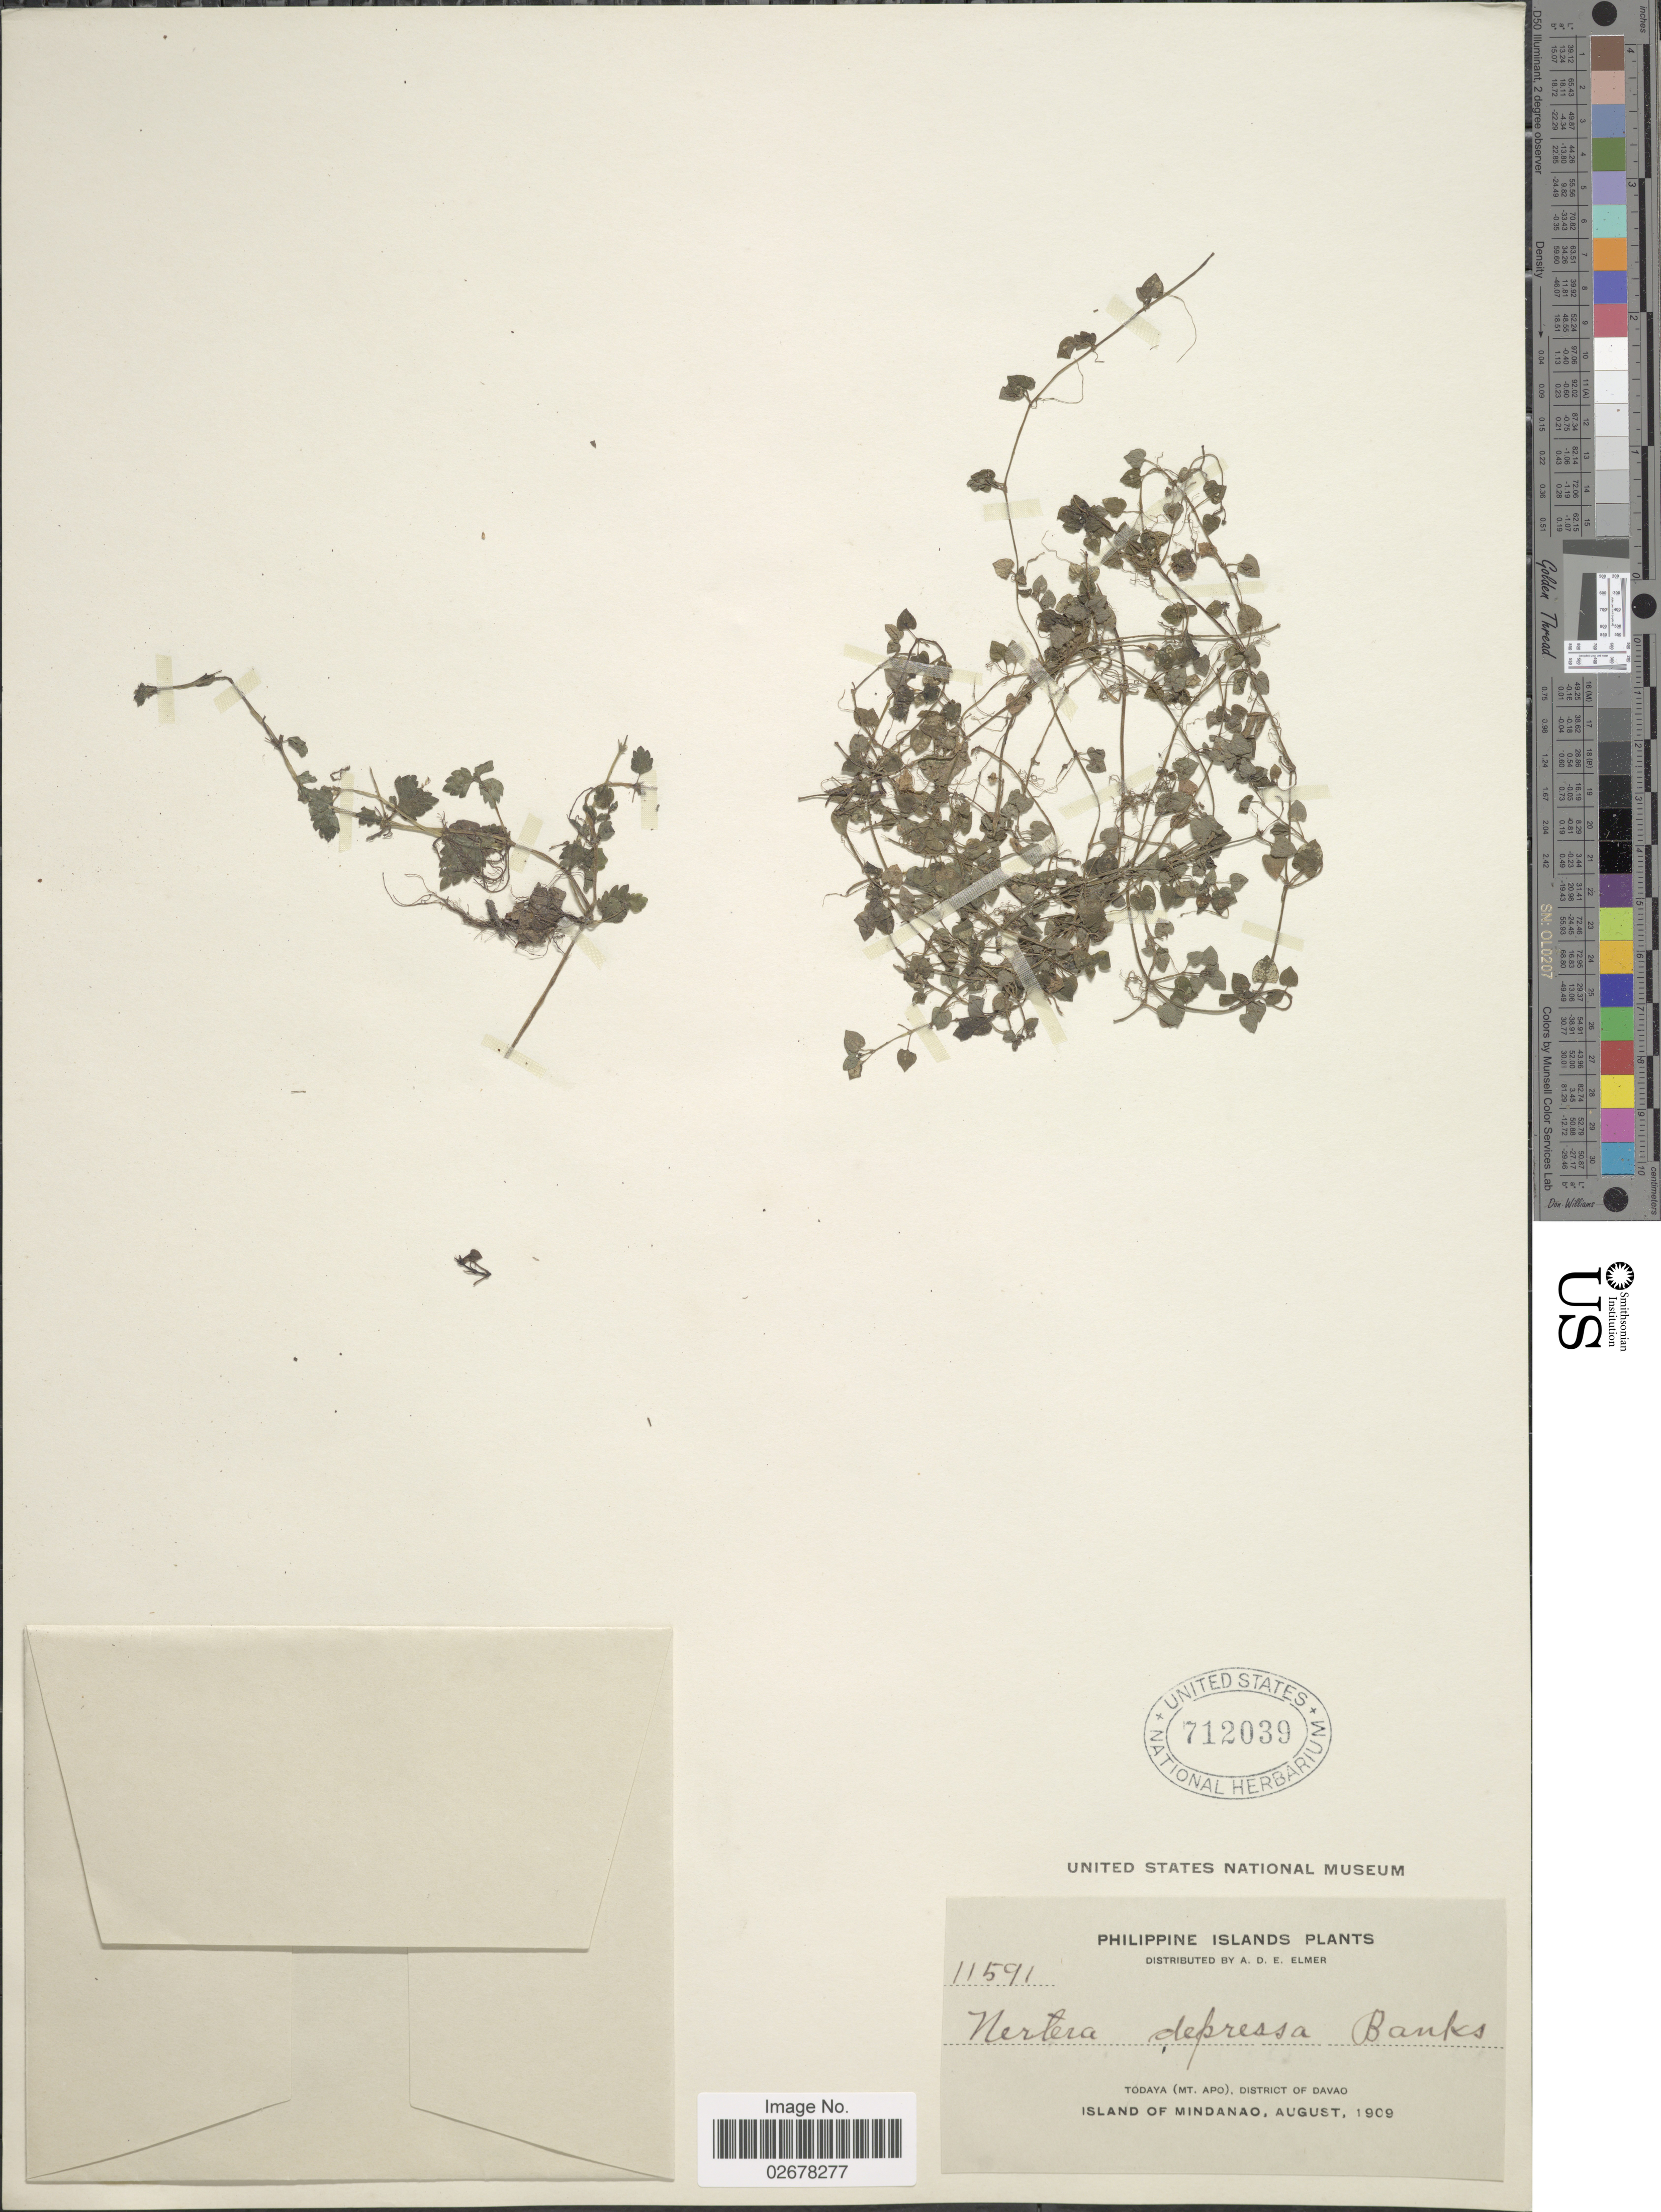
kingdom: Plantae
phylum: Tracheophyta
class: Magnoliopsida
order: Gentianales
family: Rubiaceae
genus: Nertera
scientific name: Nertera depressa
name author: Banks & Sol. ex Gaertn.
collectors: A. D. E. Elmer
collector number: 11591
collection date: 1909-08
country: Philippines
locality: Philippine Islands, Todaya (Mt. Apo), District of Davao, Island of Mindanao.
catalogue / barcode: US 712039